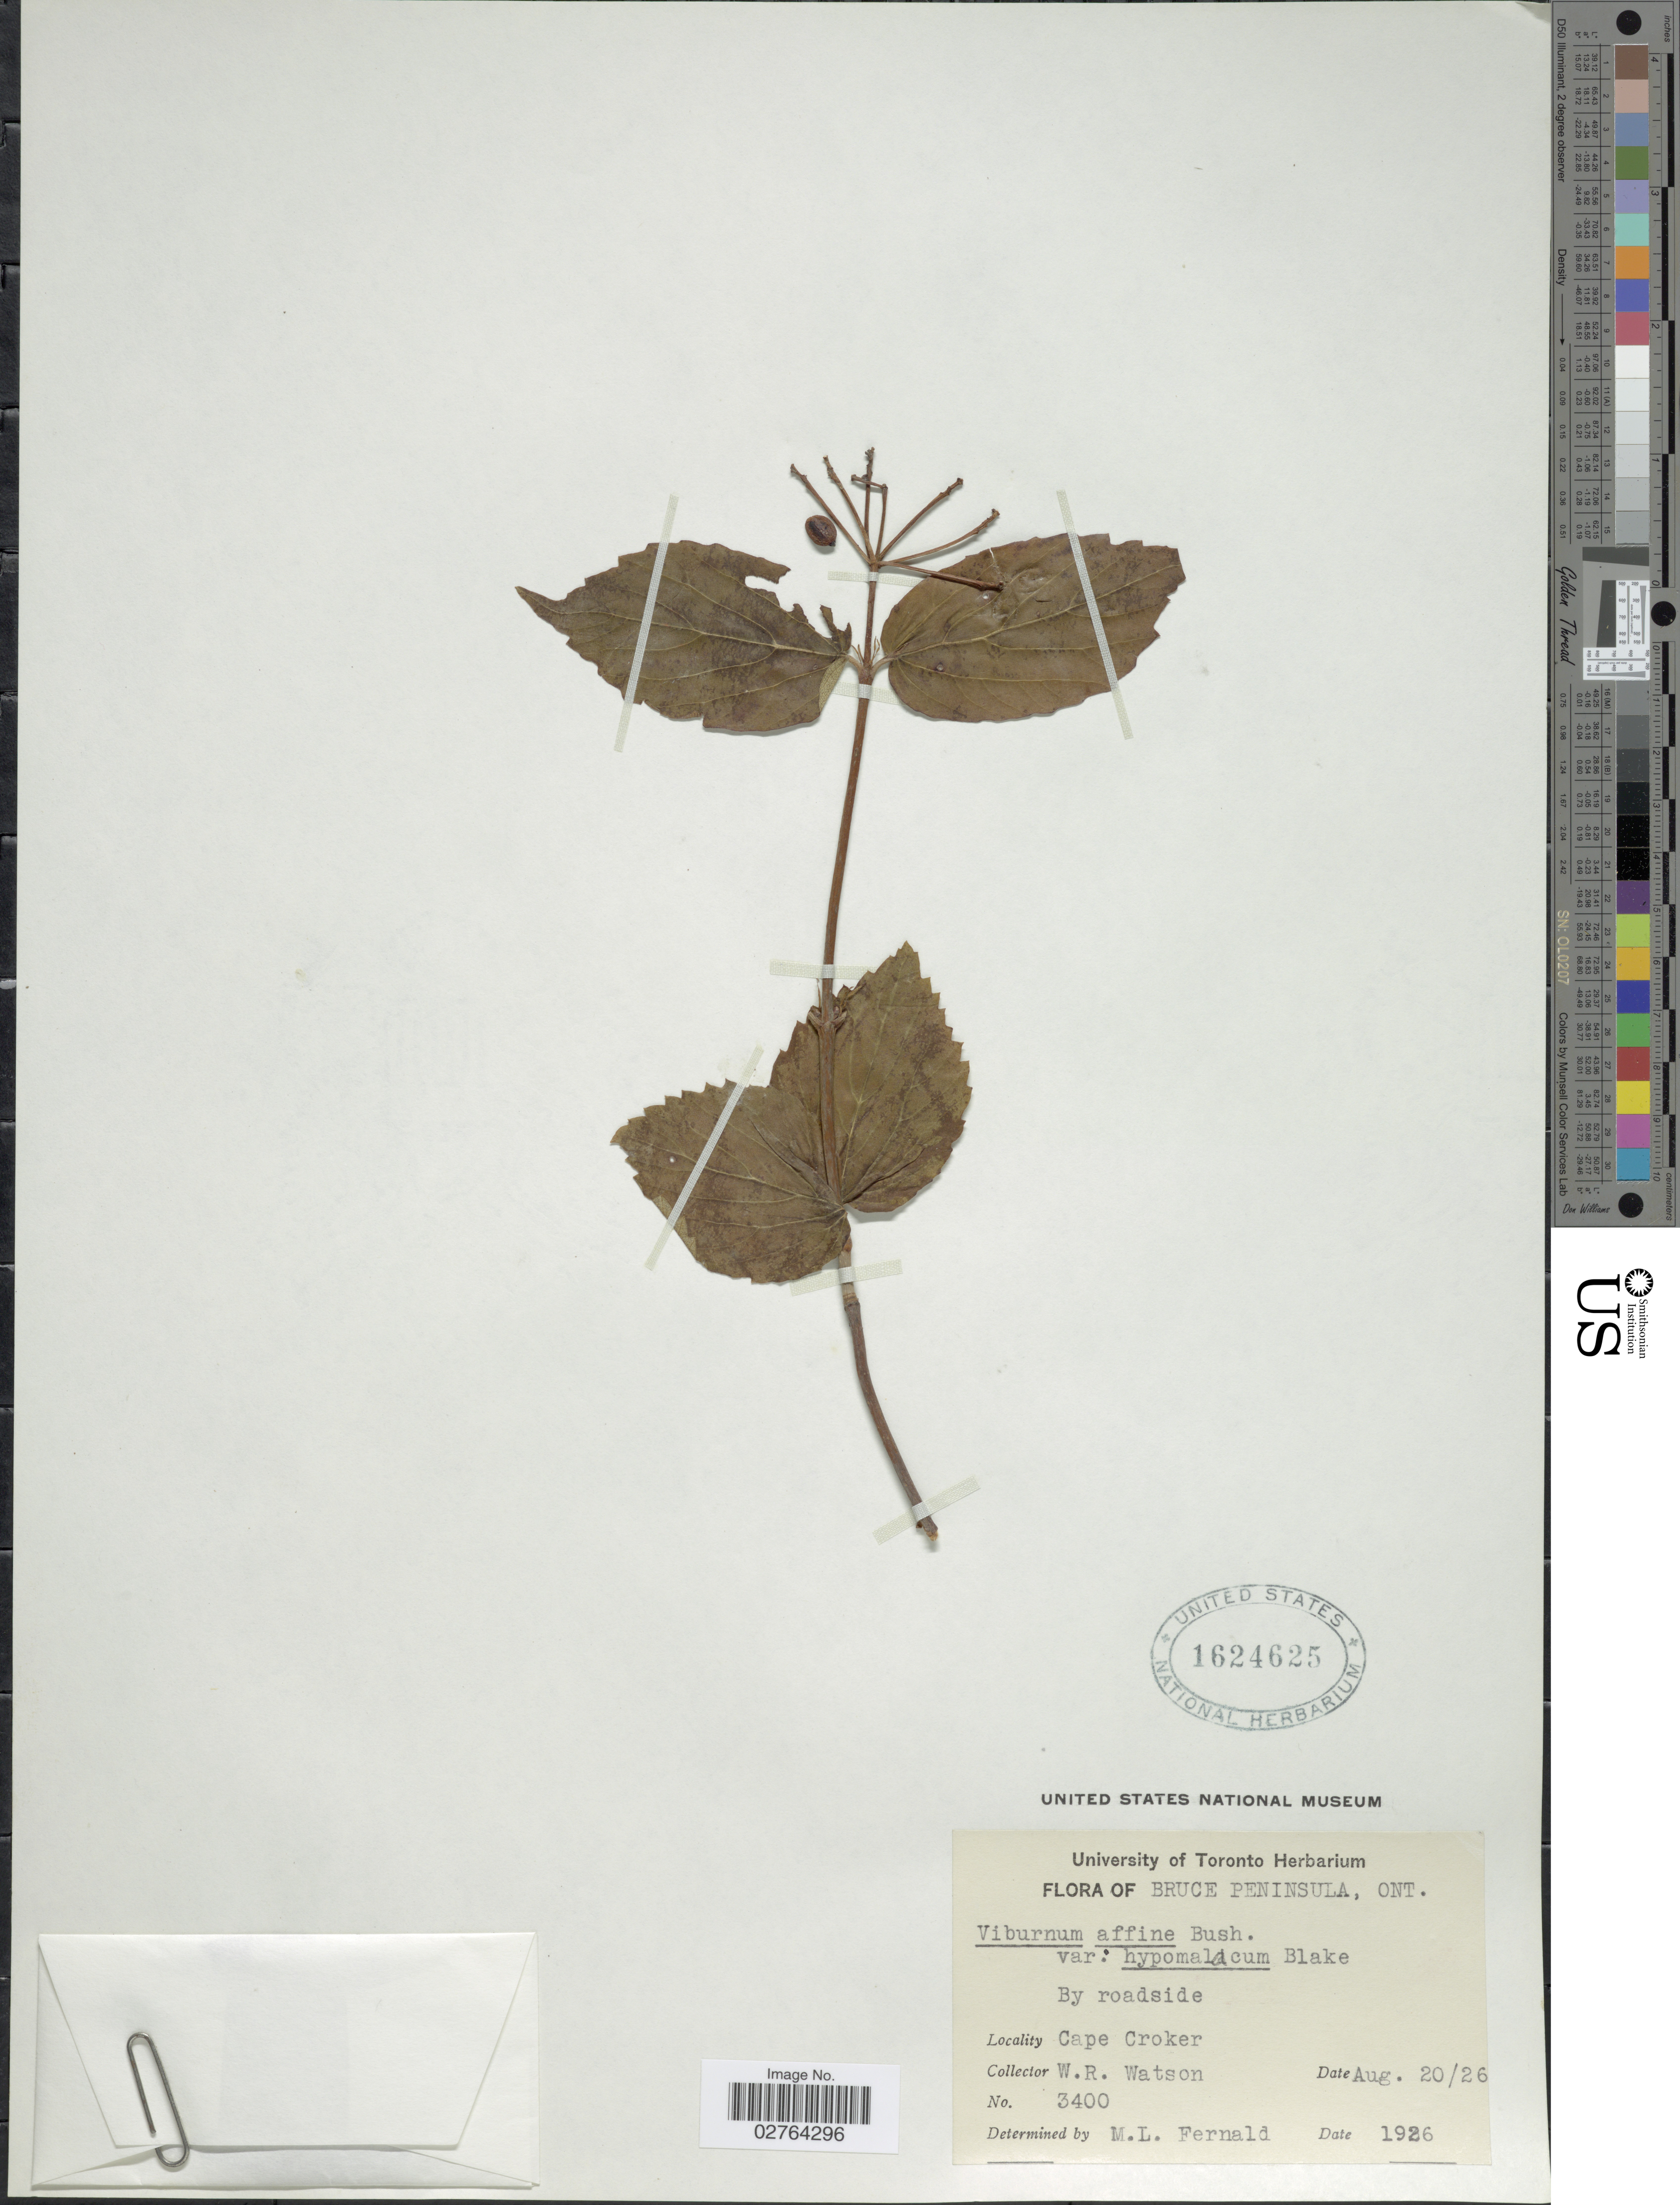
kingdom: Plantae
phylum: Tracheophyta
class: Magnoliopsida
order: Dipsacales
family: Viburnaceae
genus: Viburnum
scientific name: Viburnum rafinesqueanum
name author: Schult.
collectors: W. R. Watson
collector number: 3400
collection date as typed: Transcribed d/m/y: 20/8/26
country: Canada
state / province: Ontario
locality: Bruce Peninsula, Ont. Cape Croker.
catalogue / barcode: US 1624625